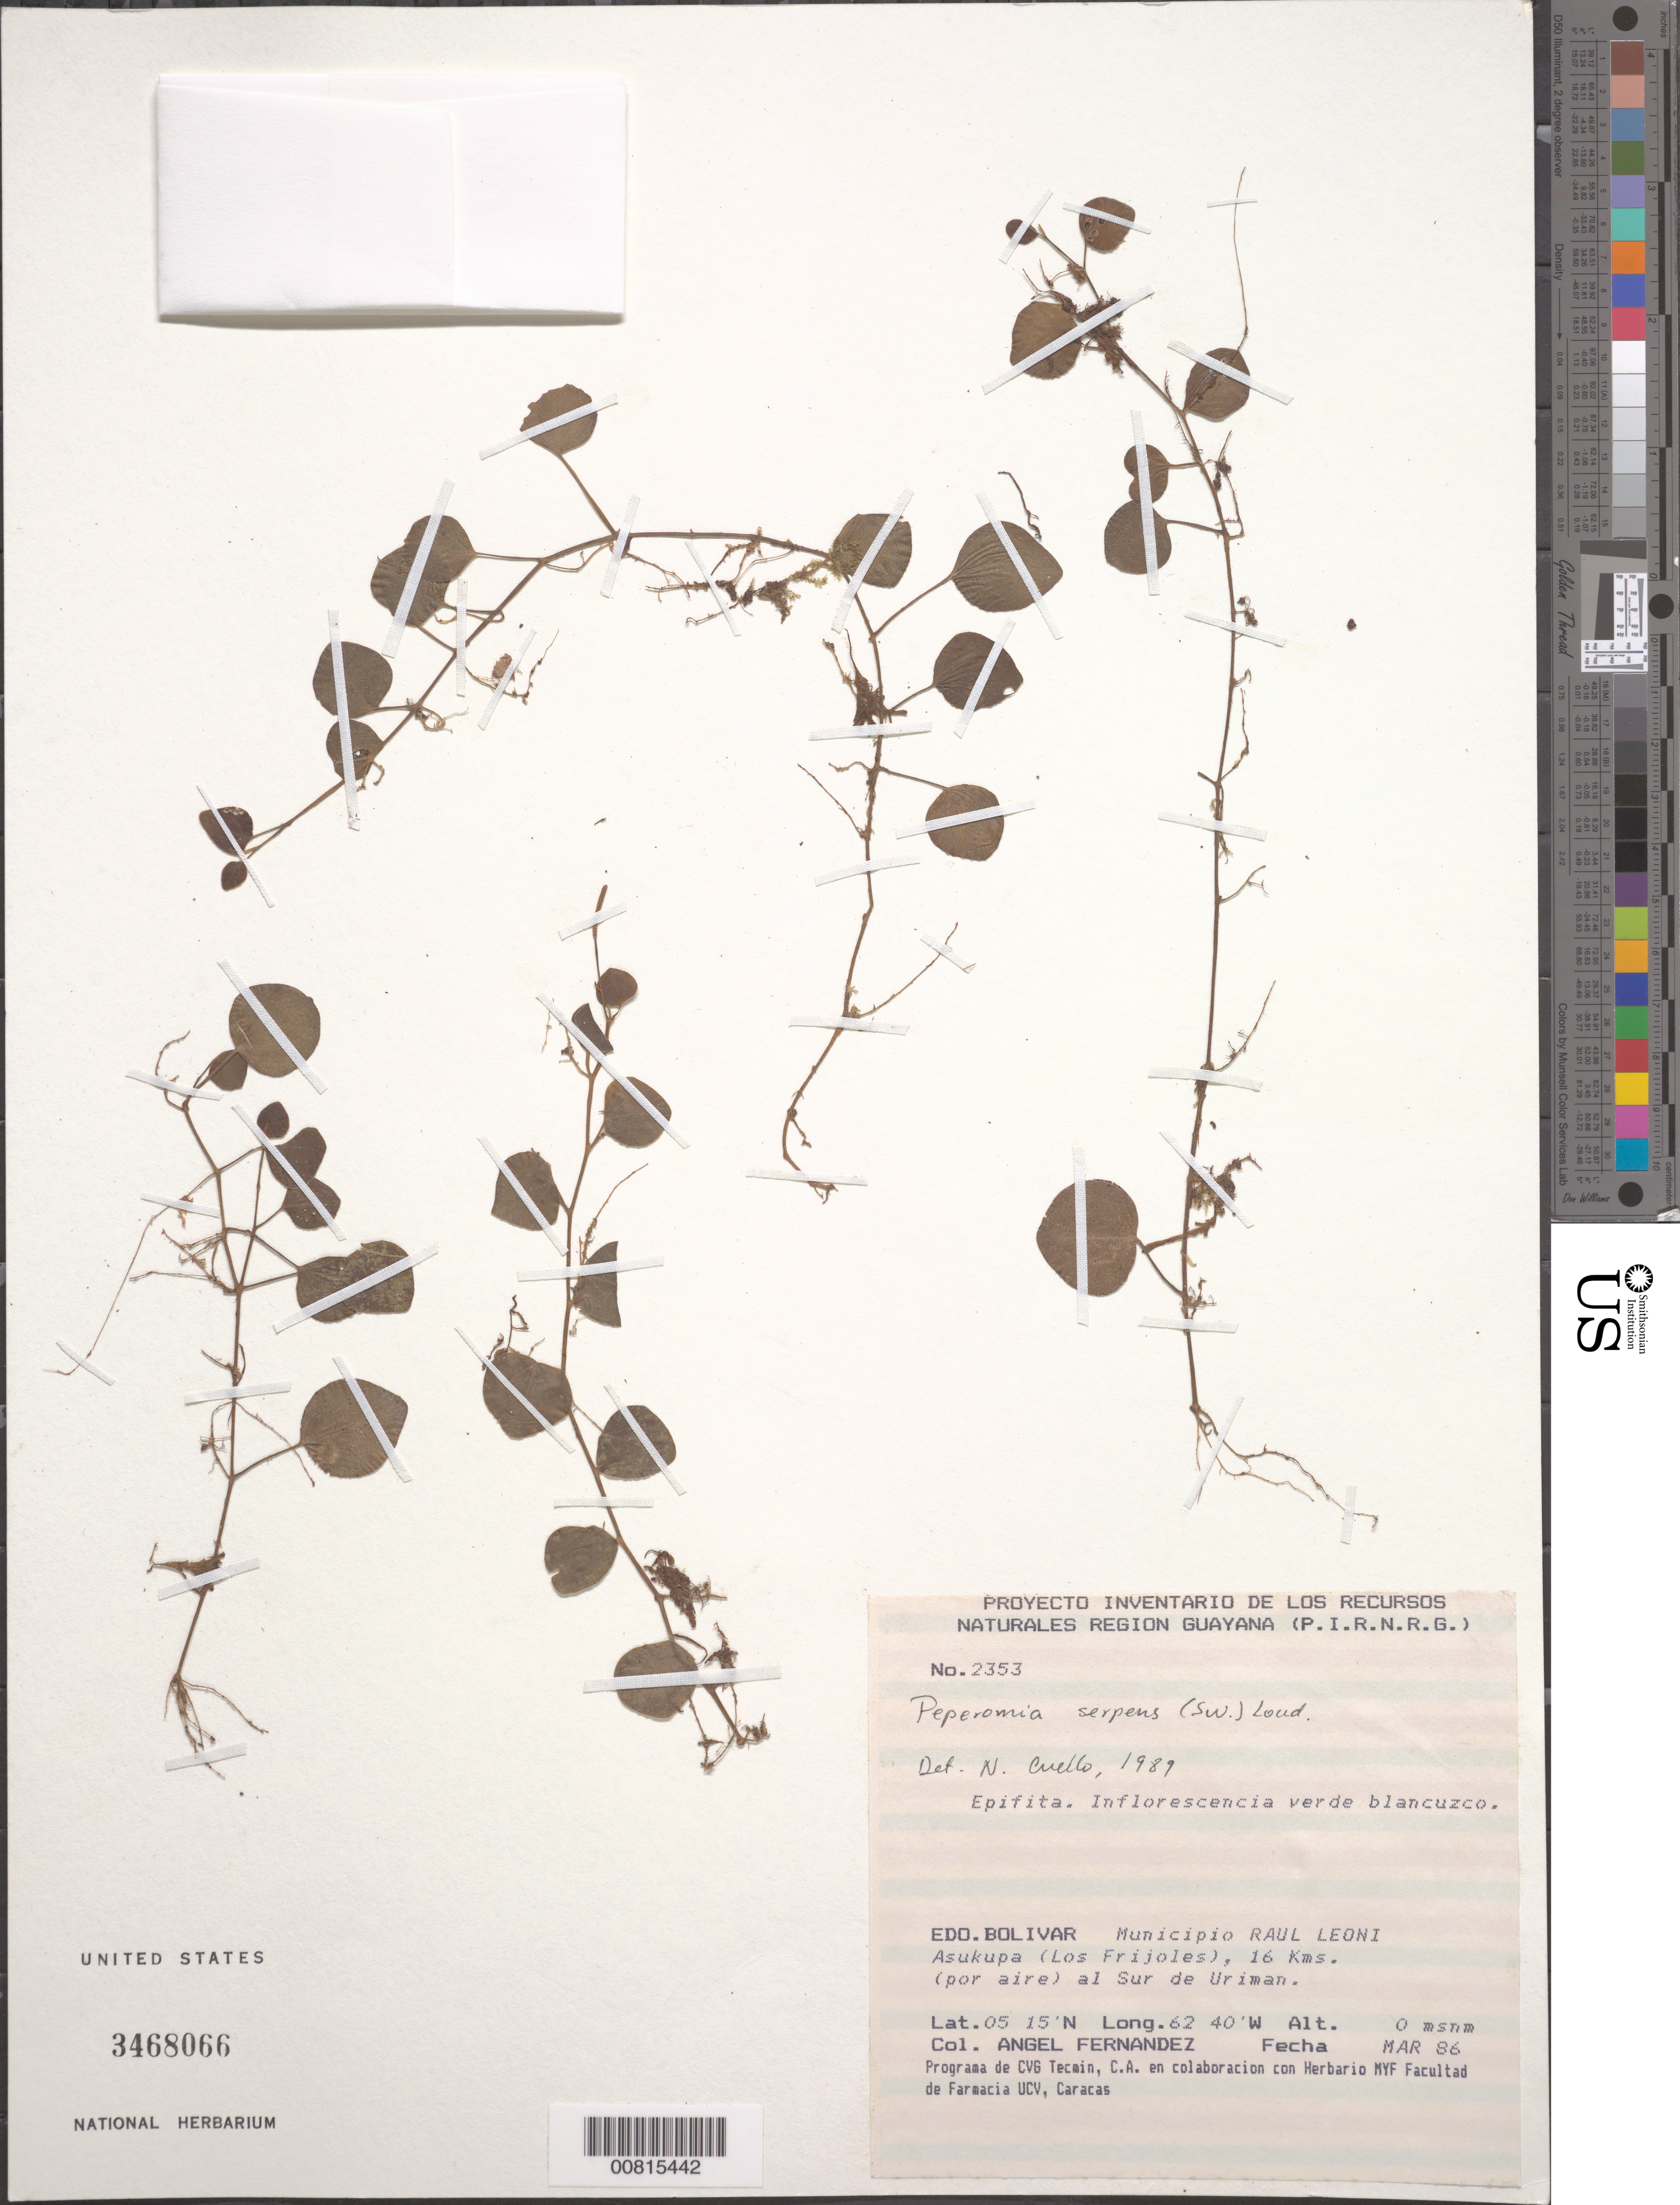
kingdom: Plantae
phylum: Tracheophyta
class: Magnoliopsida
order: Piperales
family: Piperaceae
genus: Peperomia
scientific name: Peperomia serpens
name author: (Sw.) Loudon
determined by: Cuello, Nidia L.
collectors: A. Fernández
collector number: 2353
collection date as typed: Mar-86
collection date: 1986-03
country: Venezuela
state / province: Bolívar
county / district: Angostura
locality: Mun. Raúl Leoni [=Angostura], Asukupa (Los Frijoles) 16 km (por aire) S de Uriman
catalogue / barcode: US 3468066